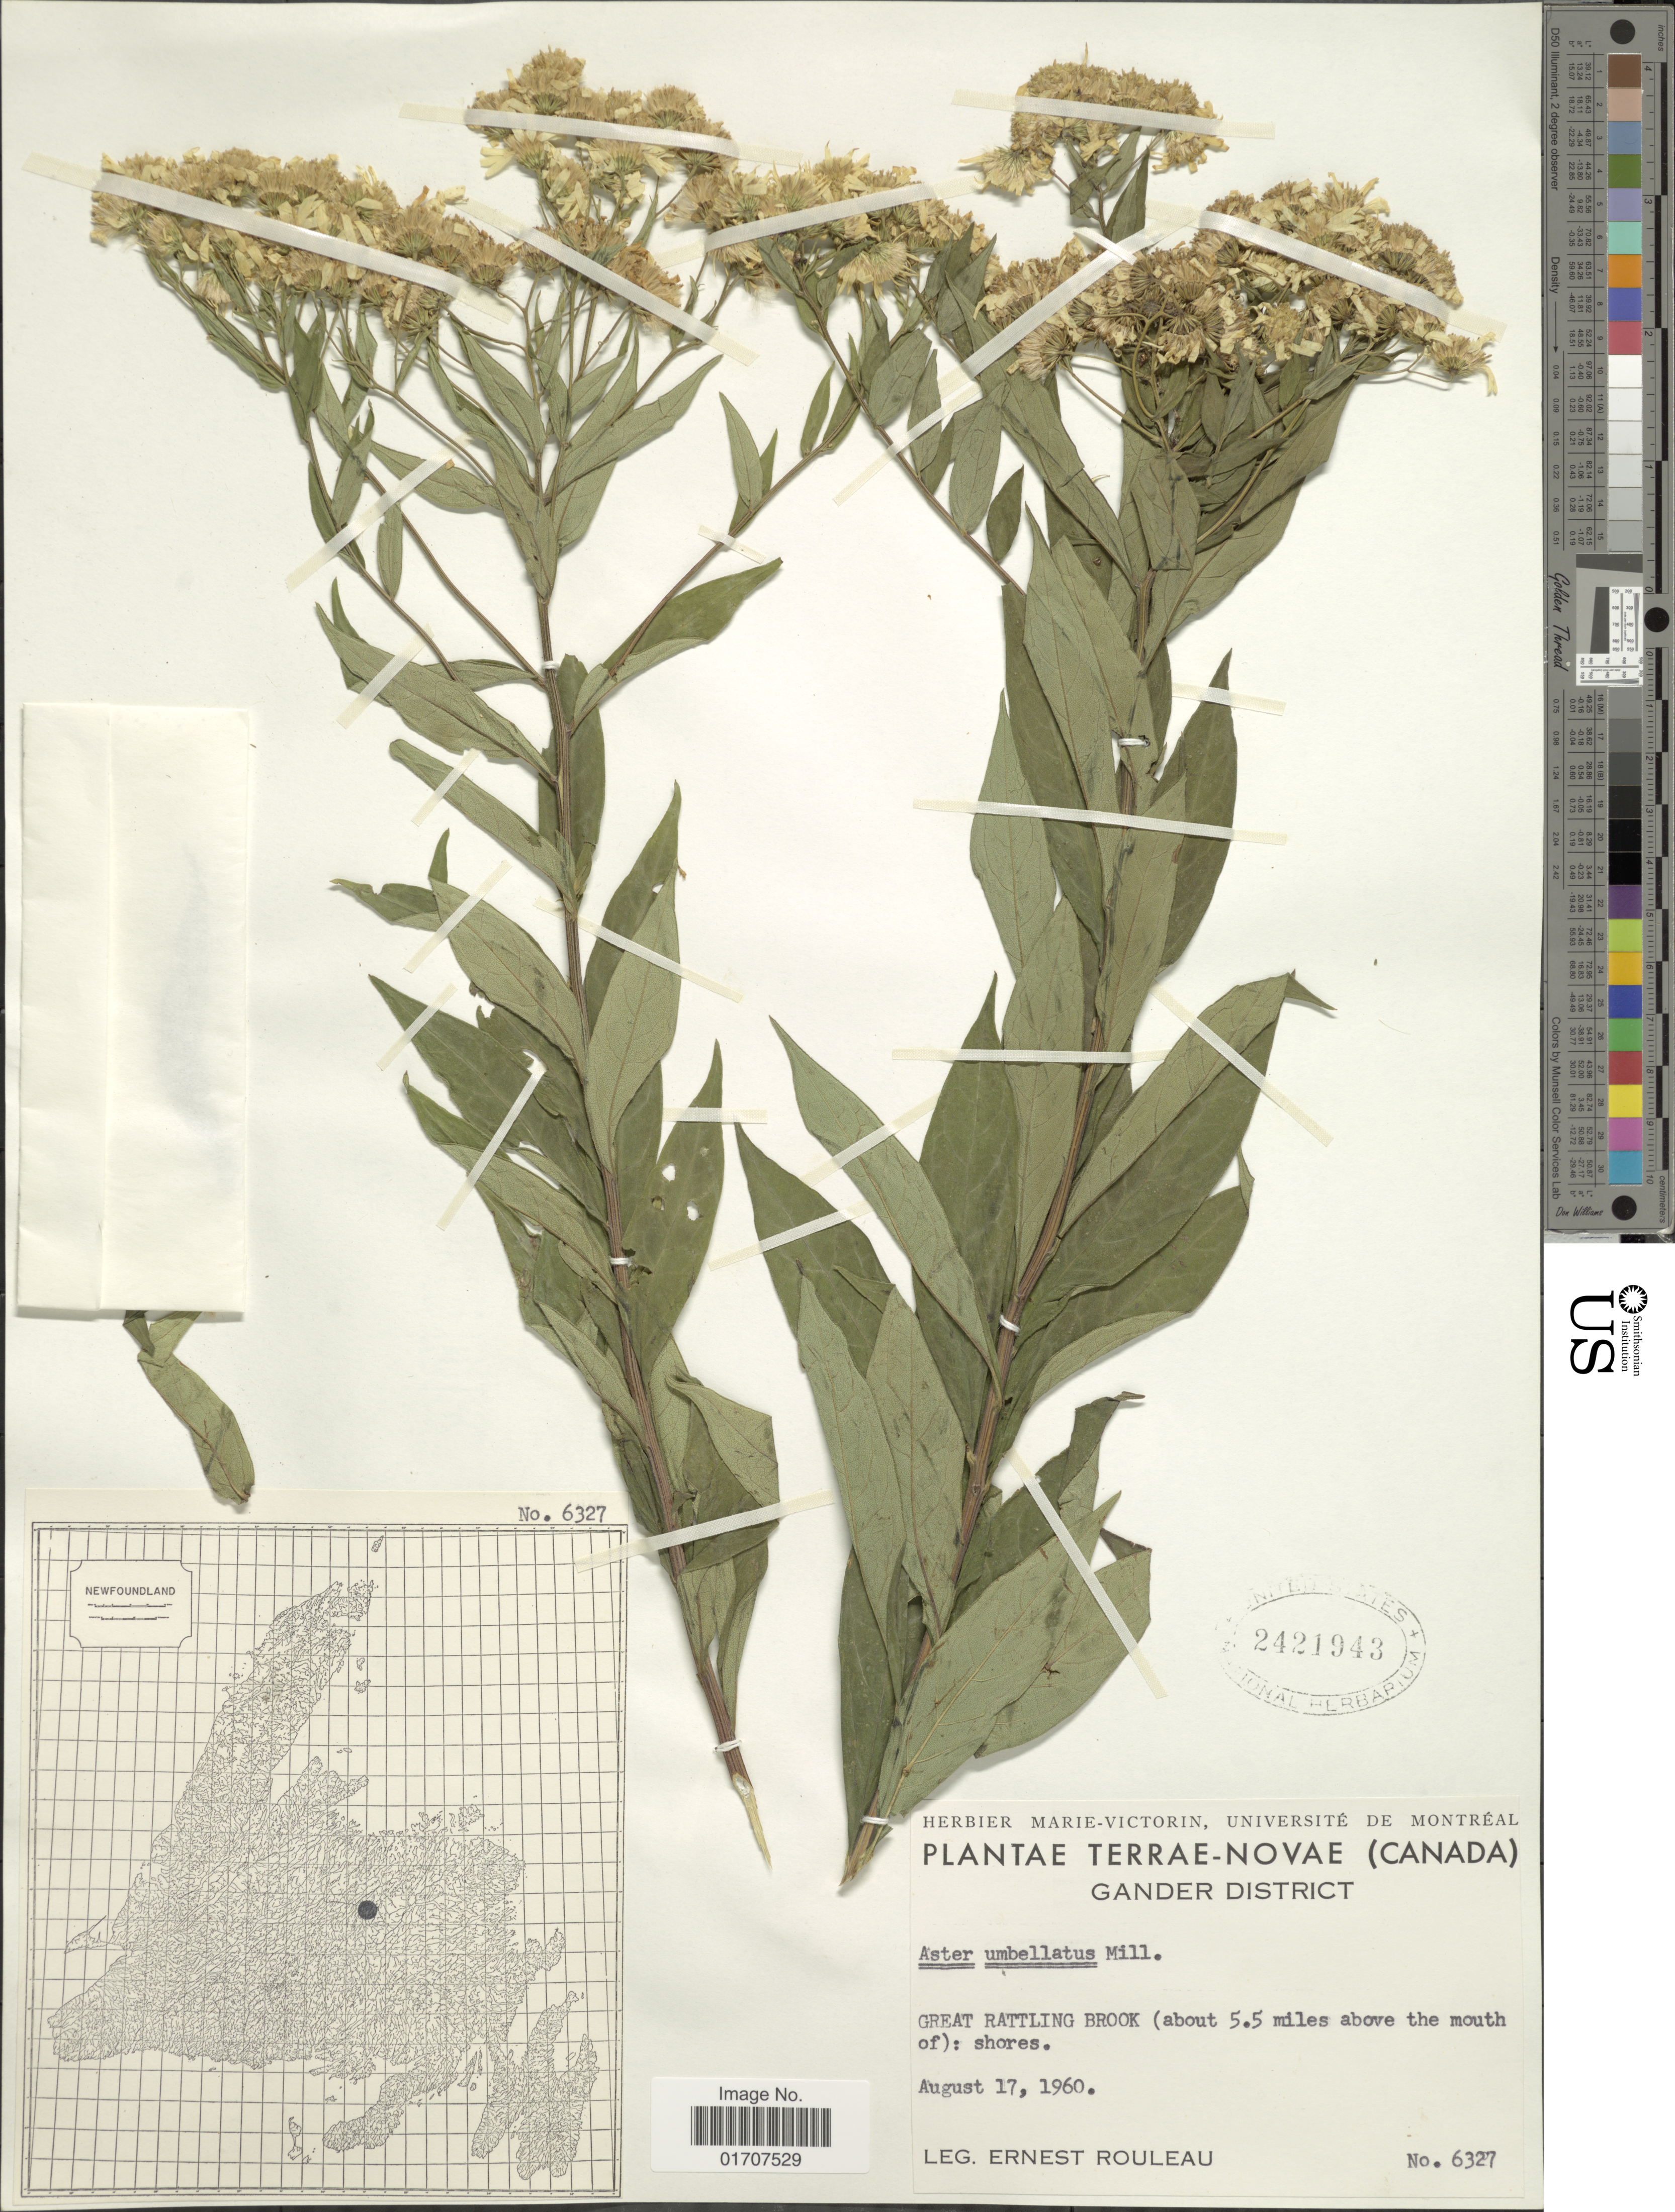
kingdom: Plantae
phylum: Tracheophyta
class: Magnoliopsida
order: Asterales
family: Asteraceae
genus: Doellingeria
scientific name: Doellingeria umbellata var. umbellata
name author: Nees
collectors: E. Rouleau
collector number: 6327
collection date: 1960-08-17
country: Canada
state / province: Newfoundland and Labrador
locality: Terrae-Novae, Gander District, Great Rattling Brook (about 5.5 miles above the mouth of) shores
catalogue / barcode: US 2421943